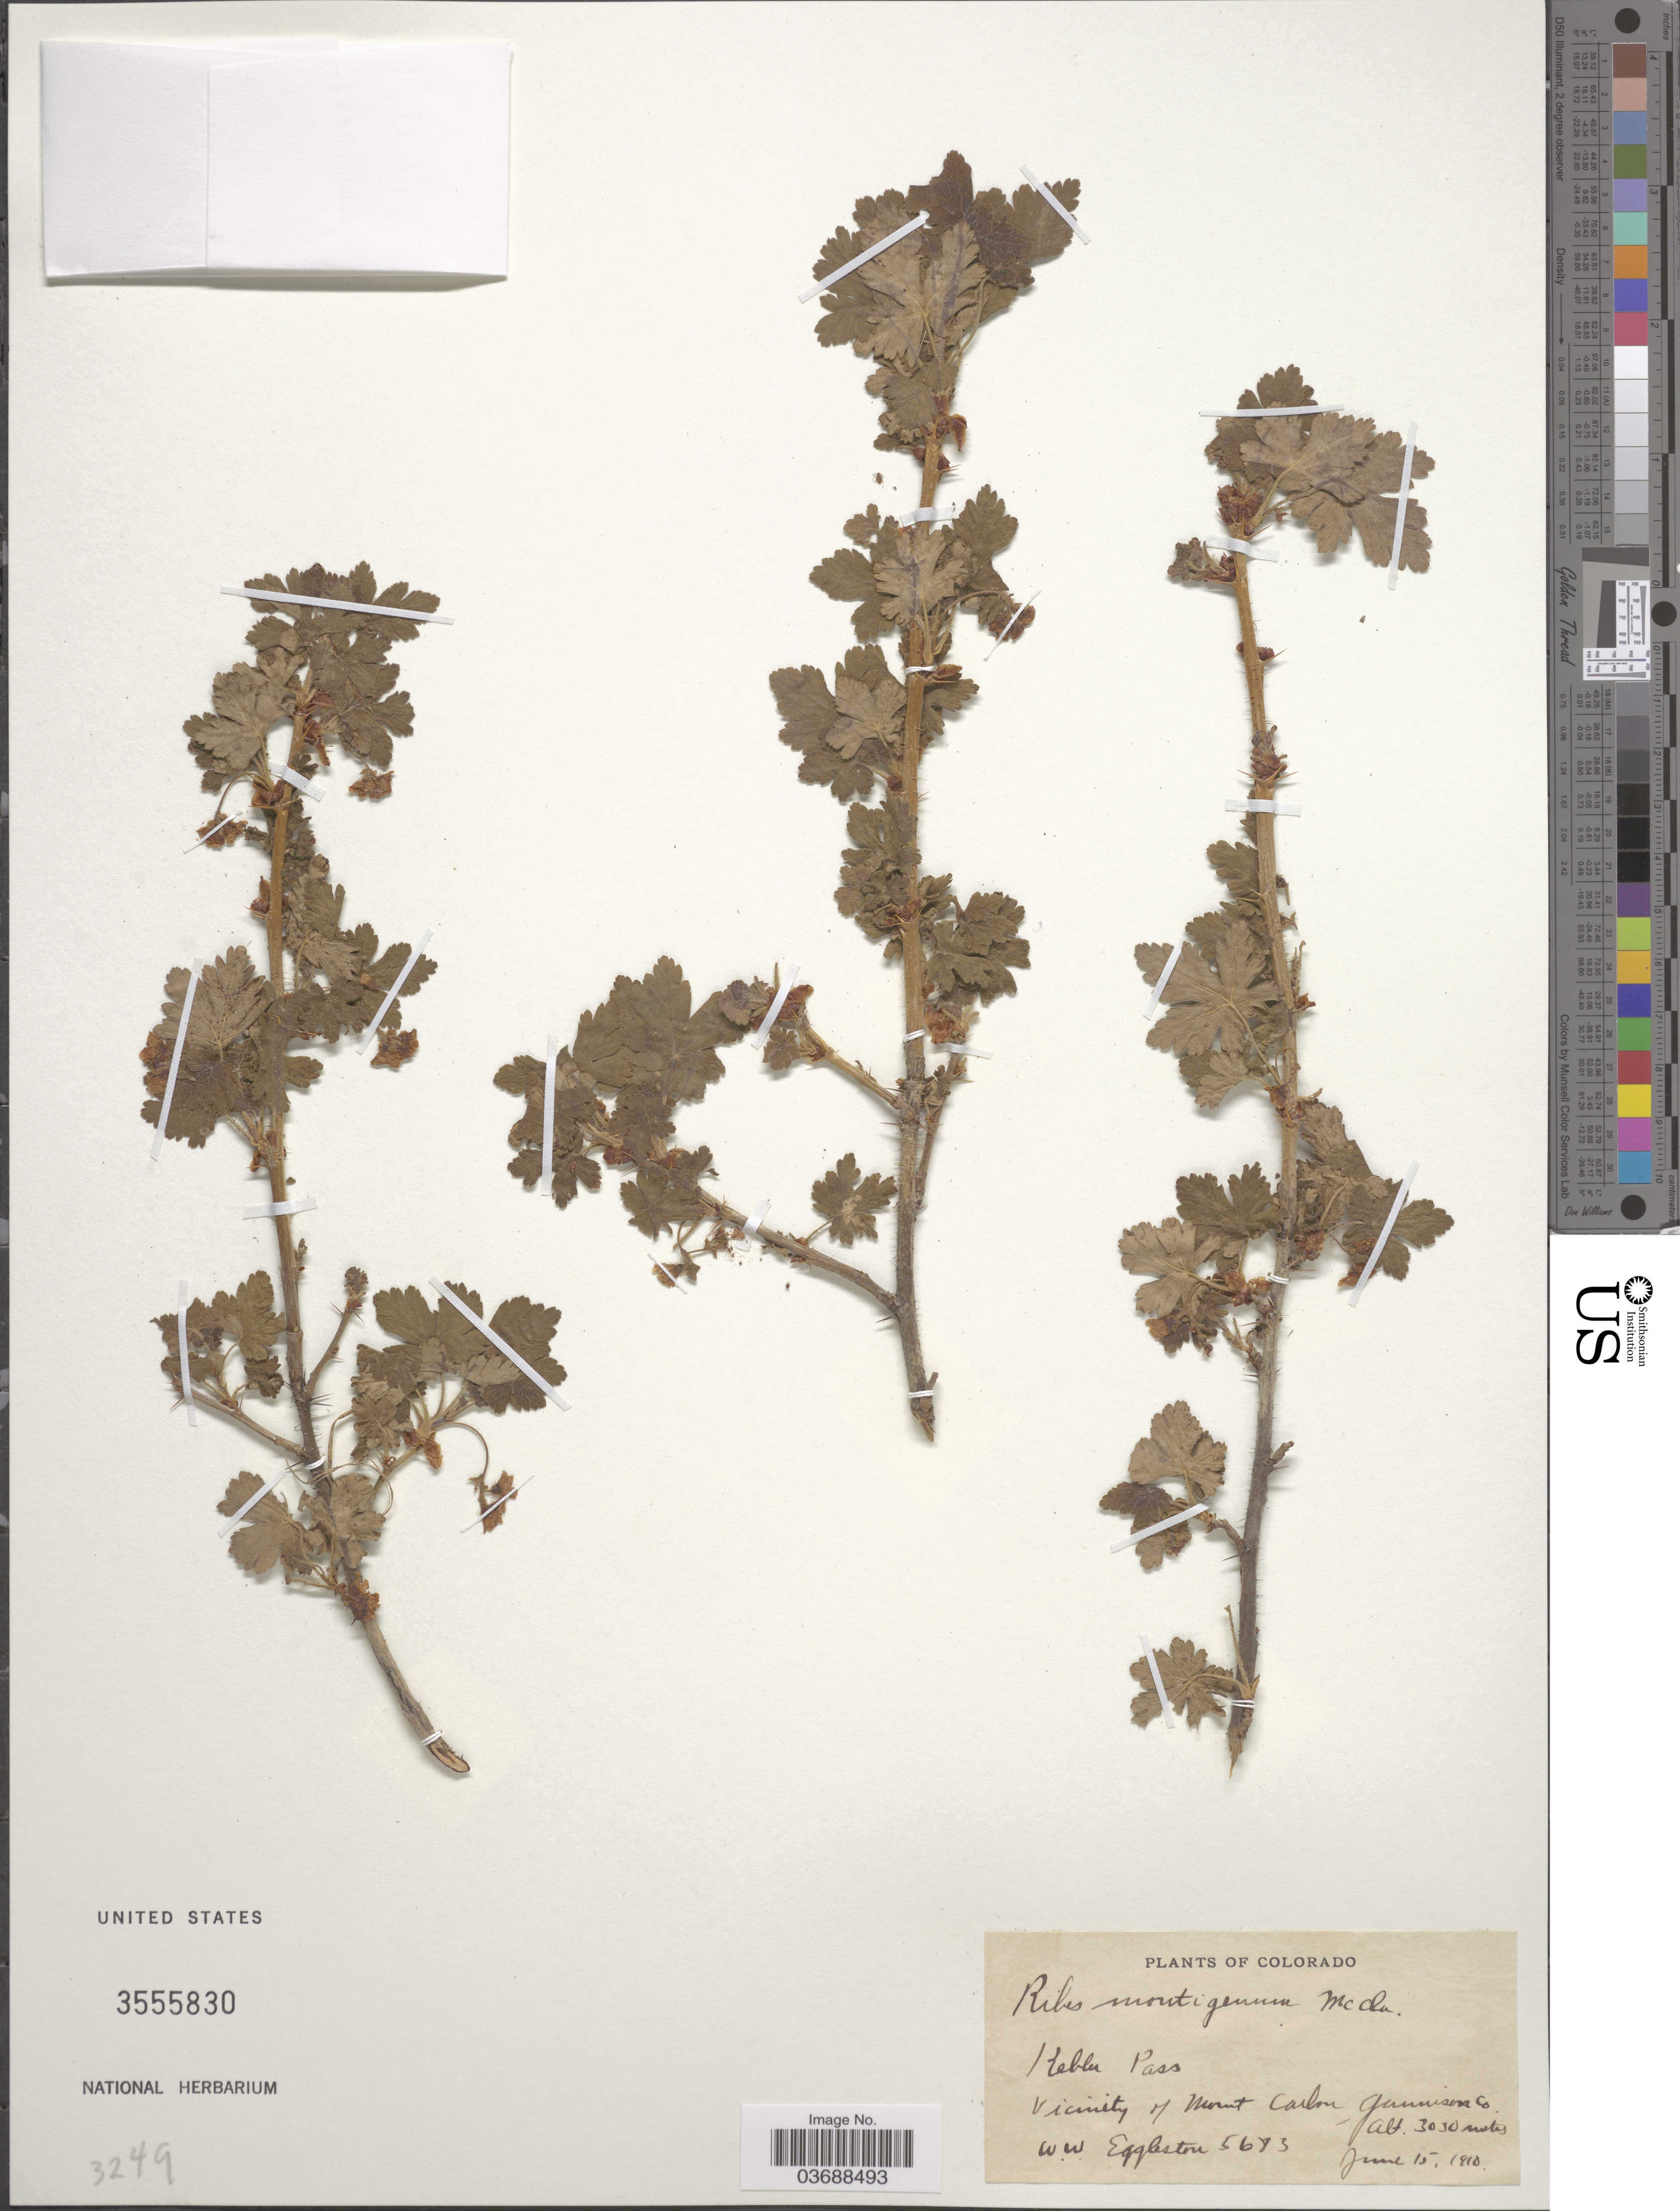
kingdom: Plantae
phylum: Tracheophyta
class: Magnoliopsida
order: Saxifragales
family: Grossulariaceae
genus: Ribes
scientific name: Ribes montigenum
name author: McClatchie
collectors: W. W. Eggleston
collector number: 5673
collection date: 1910-06-15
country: United States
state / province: Colorado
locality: Kebler Pass, Vicinity of Mount Carbon, Gunnison Co.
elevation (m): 3030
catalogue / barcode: US 3555830